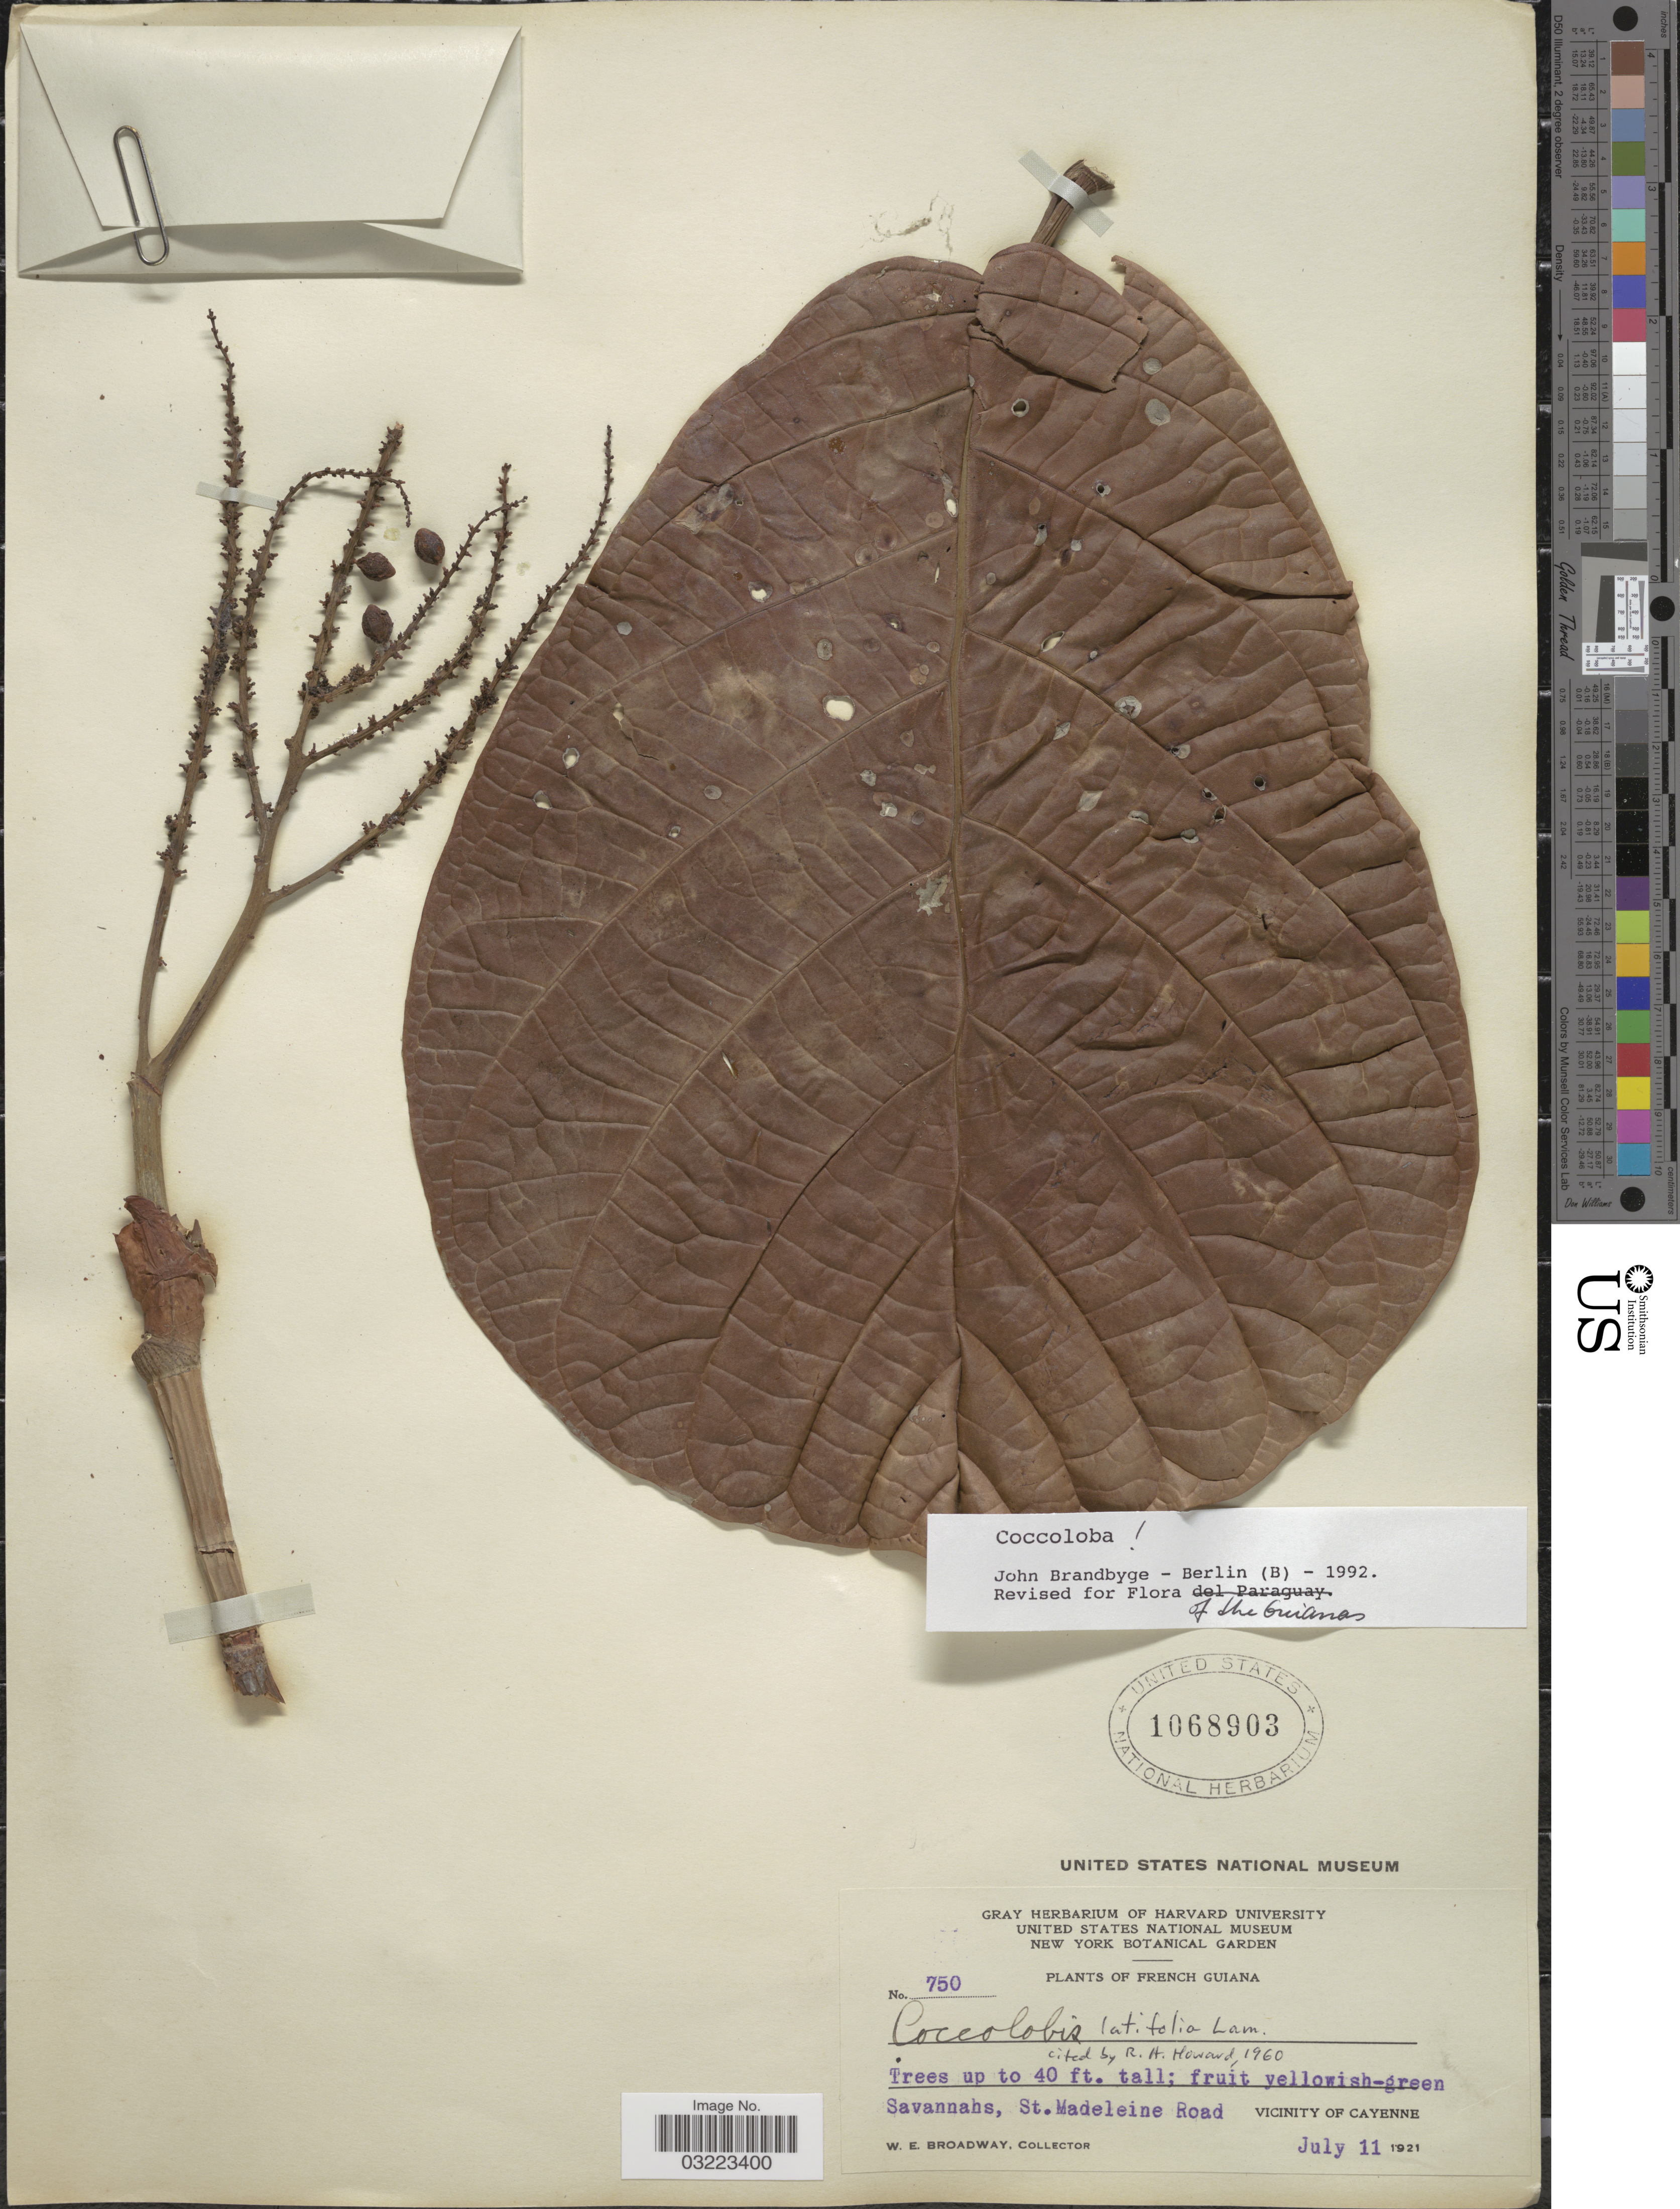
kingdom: Plantae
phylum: Tracheophyta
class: Magnoliopsida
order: Caryophyllales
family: Polygonaceae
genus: Coccoloba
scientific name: Coccoloba latifolia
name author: Lam.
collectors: W. E. Broadway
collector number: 750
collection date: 1921-07-11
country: French Guiana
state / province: Cayenne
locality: Savannahs, St. Madeleine Road. Vicinity of Cayenne.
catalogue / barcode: US 1068903